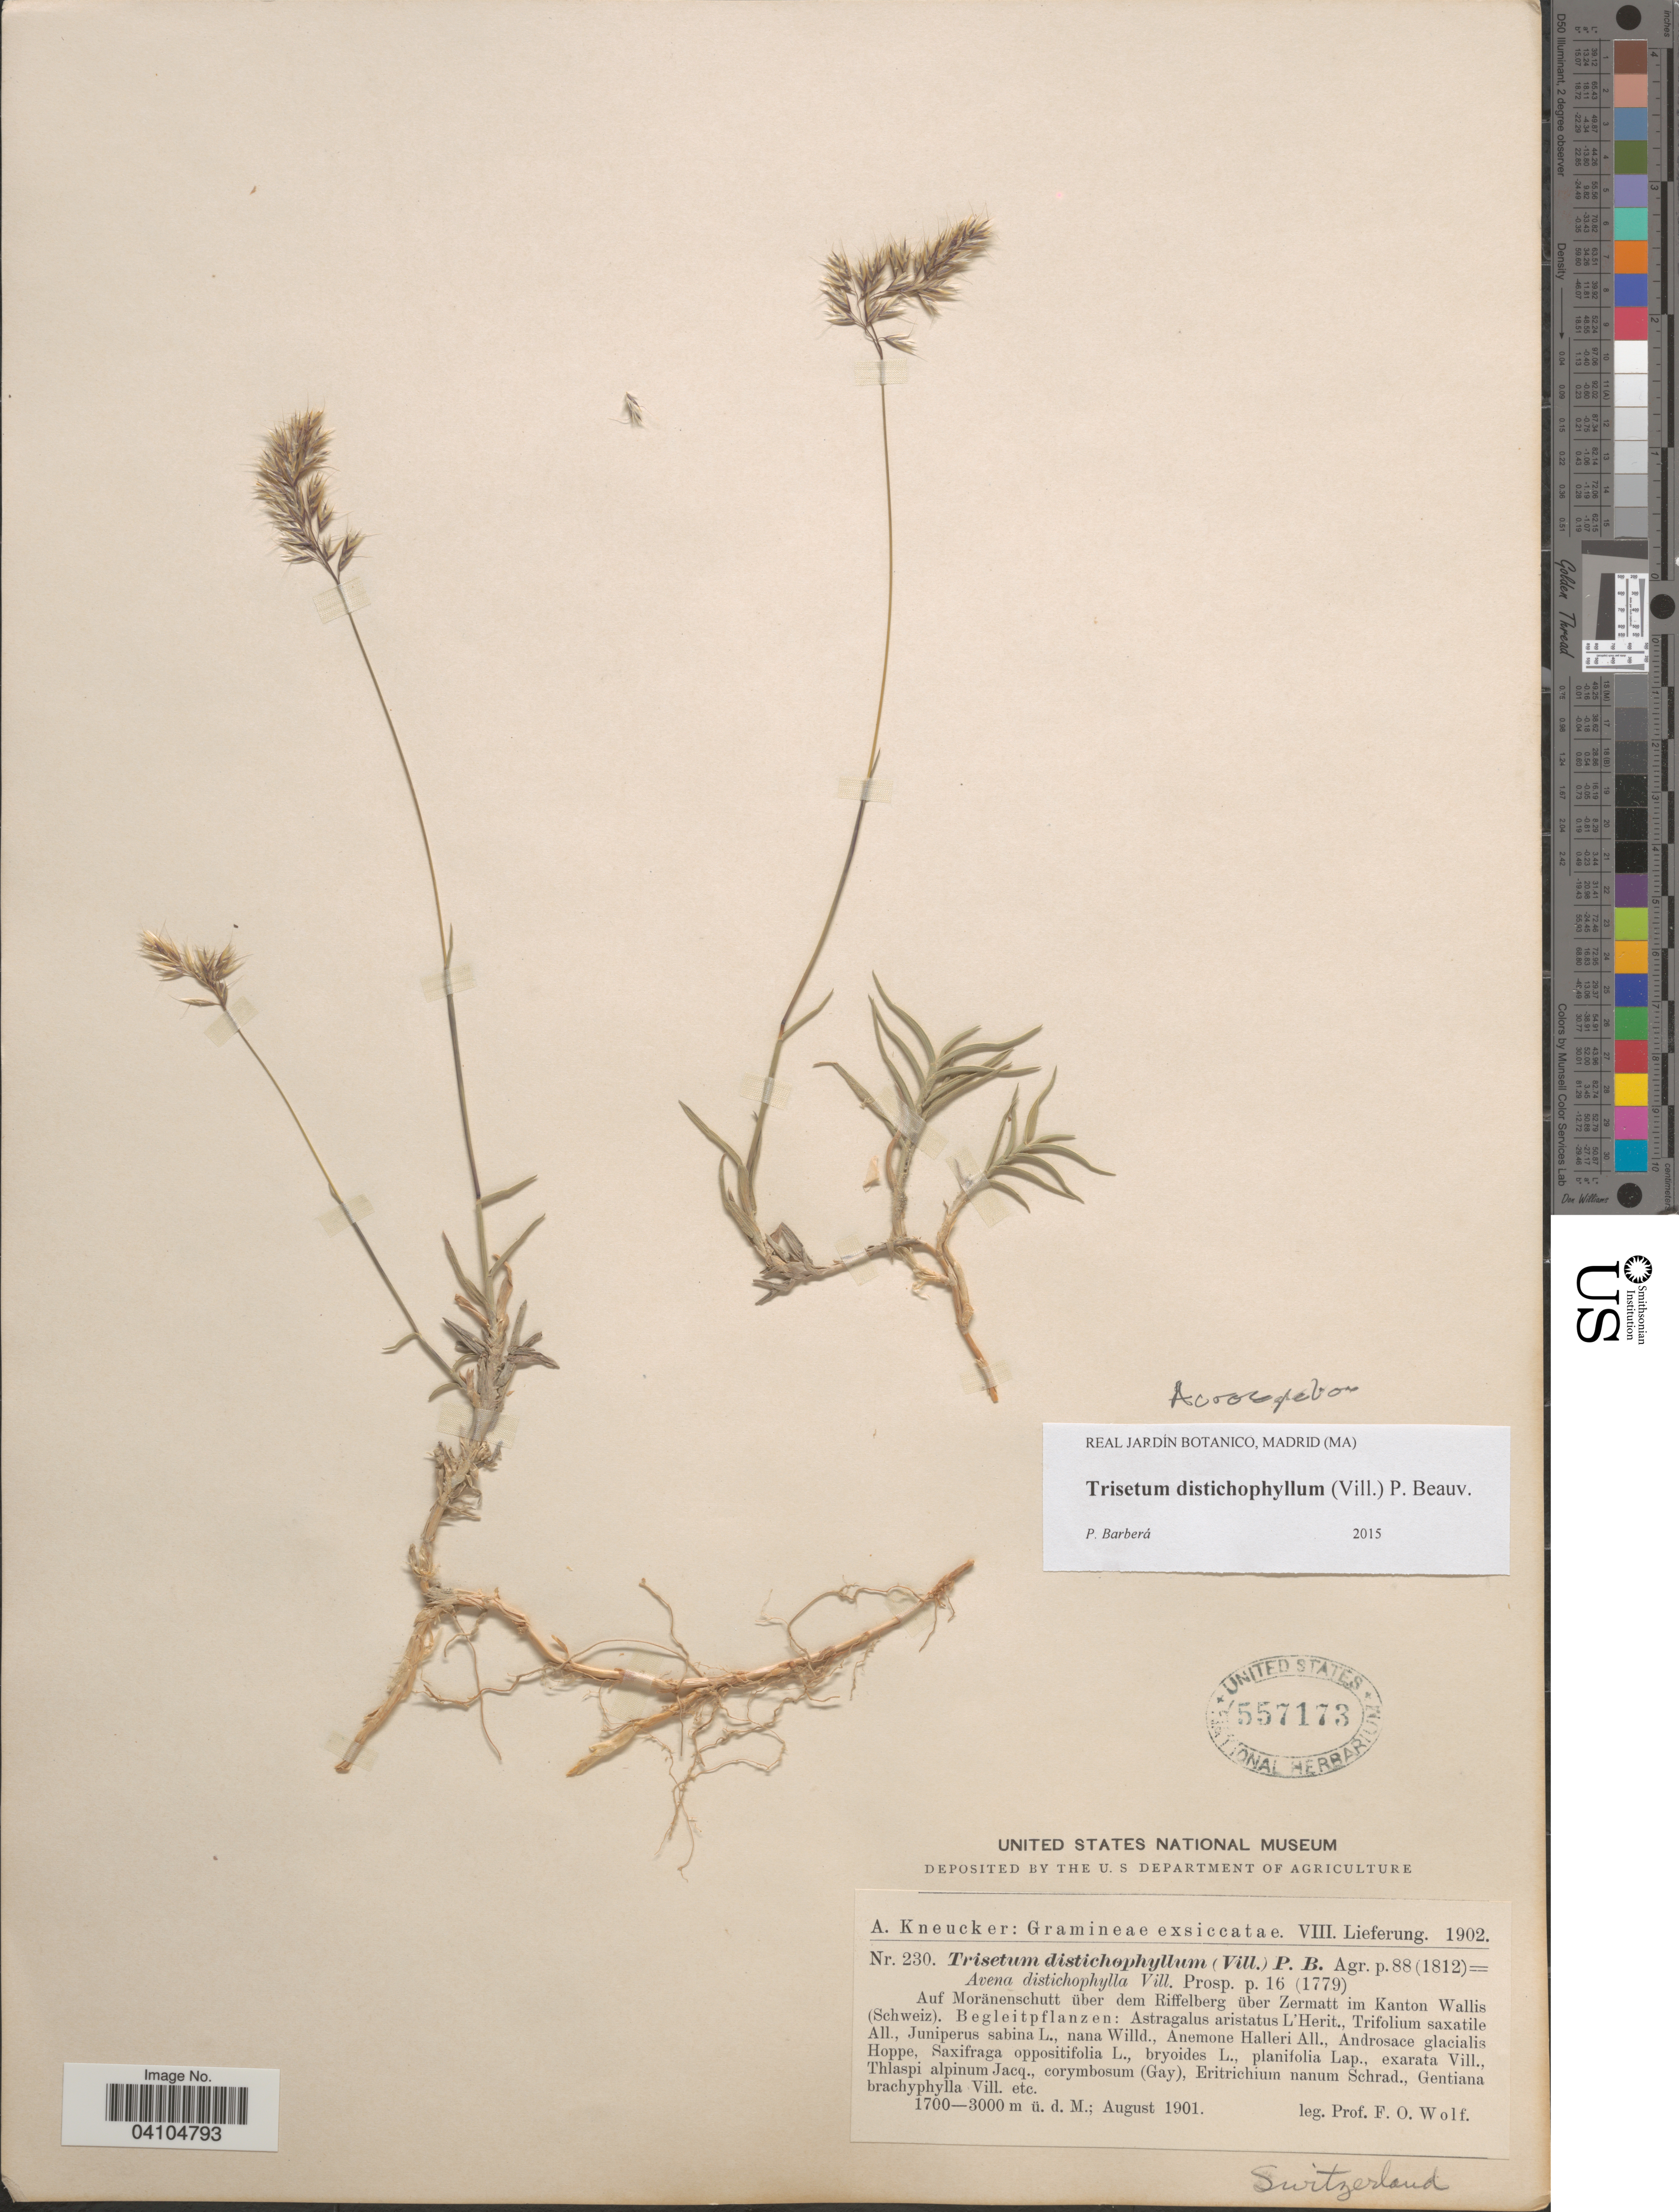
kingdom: Plantae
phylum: Tracheophyta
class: Liliopsida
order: Poales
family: Poaceae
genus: Acrospelion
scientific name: Acrospelion distichophyllum ined.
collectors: F. Wolf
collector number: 230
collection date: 1901-08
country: Switzerland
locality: Auf Moränenschutt über dem Riffelberg über Zermatt im Kanton Wallis (Schweiz).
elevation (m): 1700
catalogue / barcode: US 557173